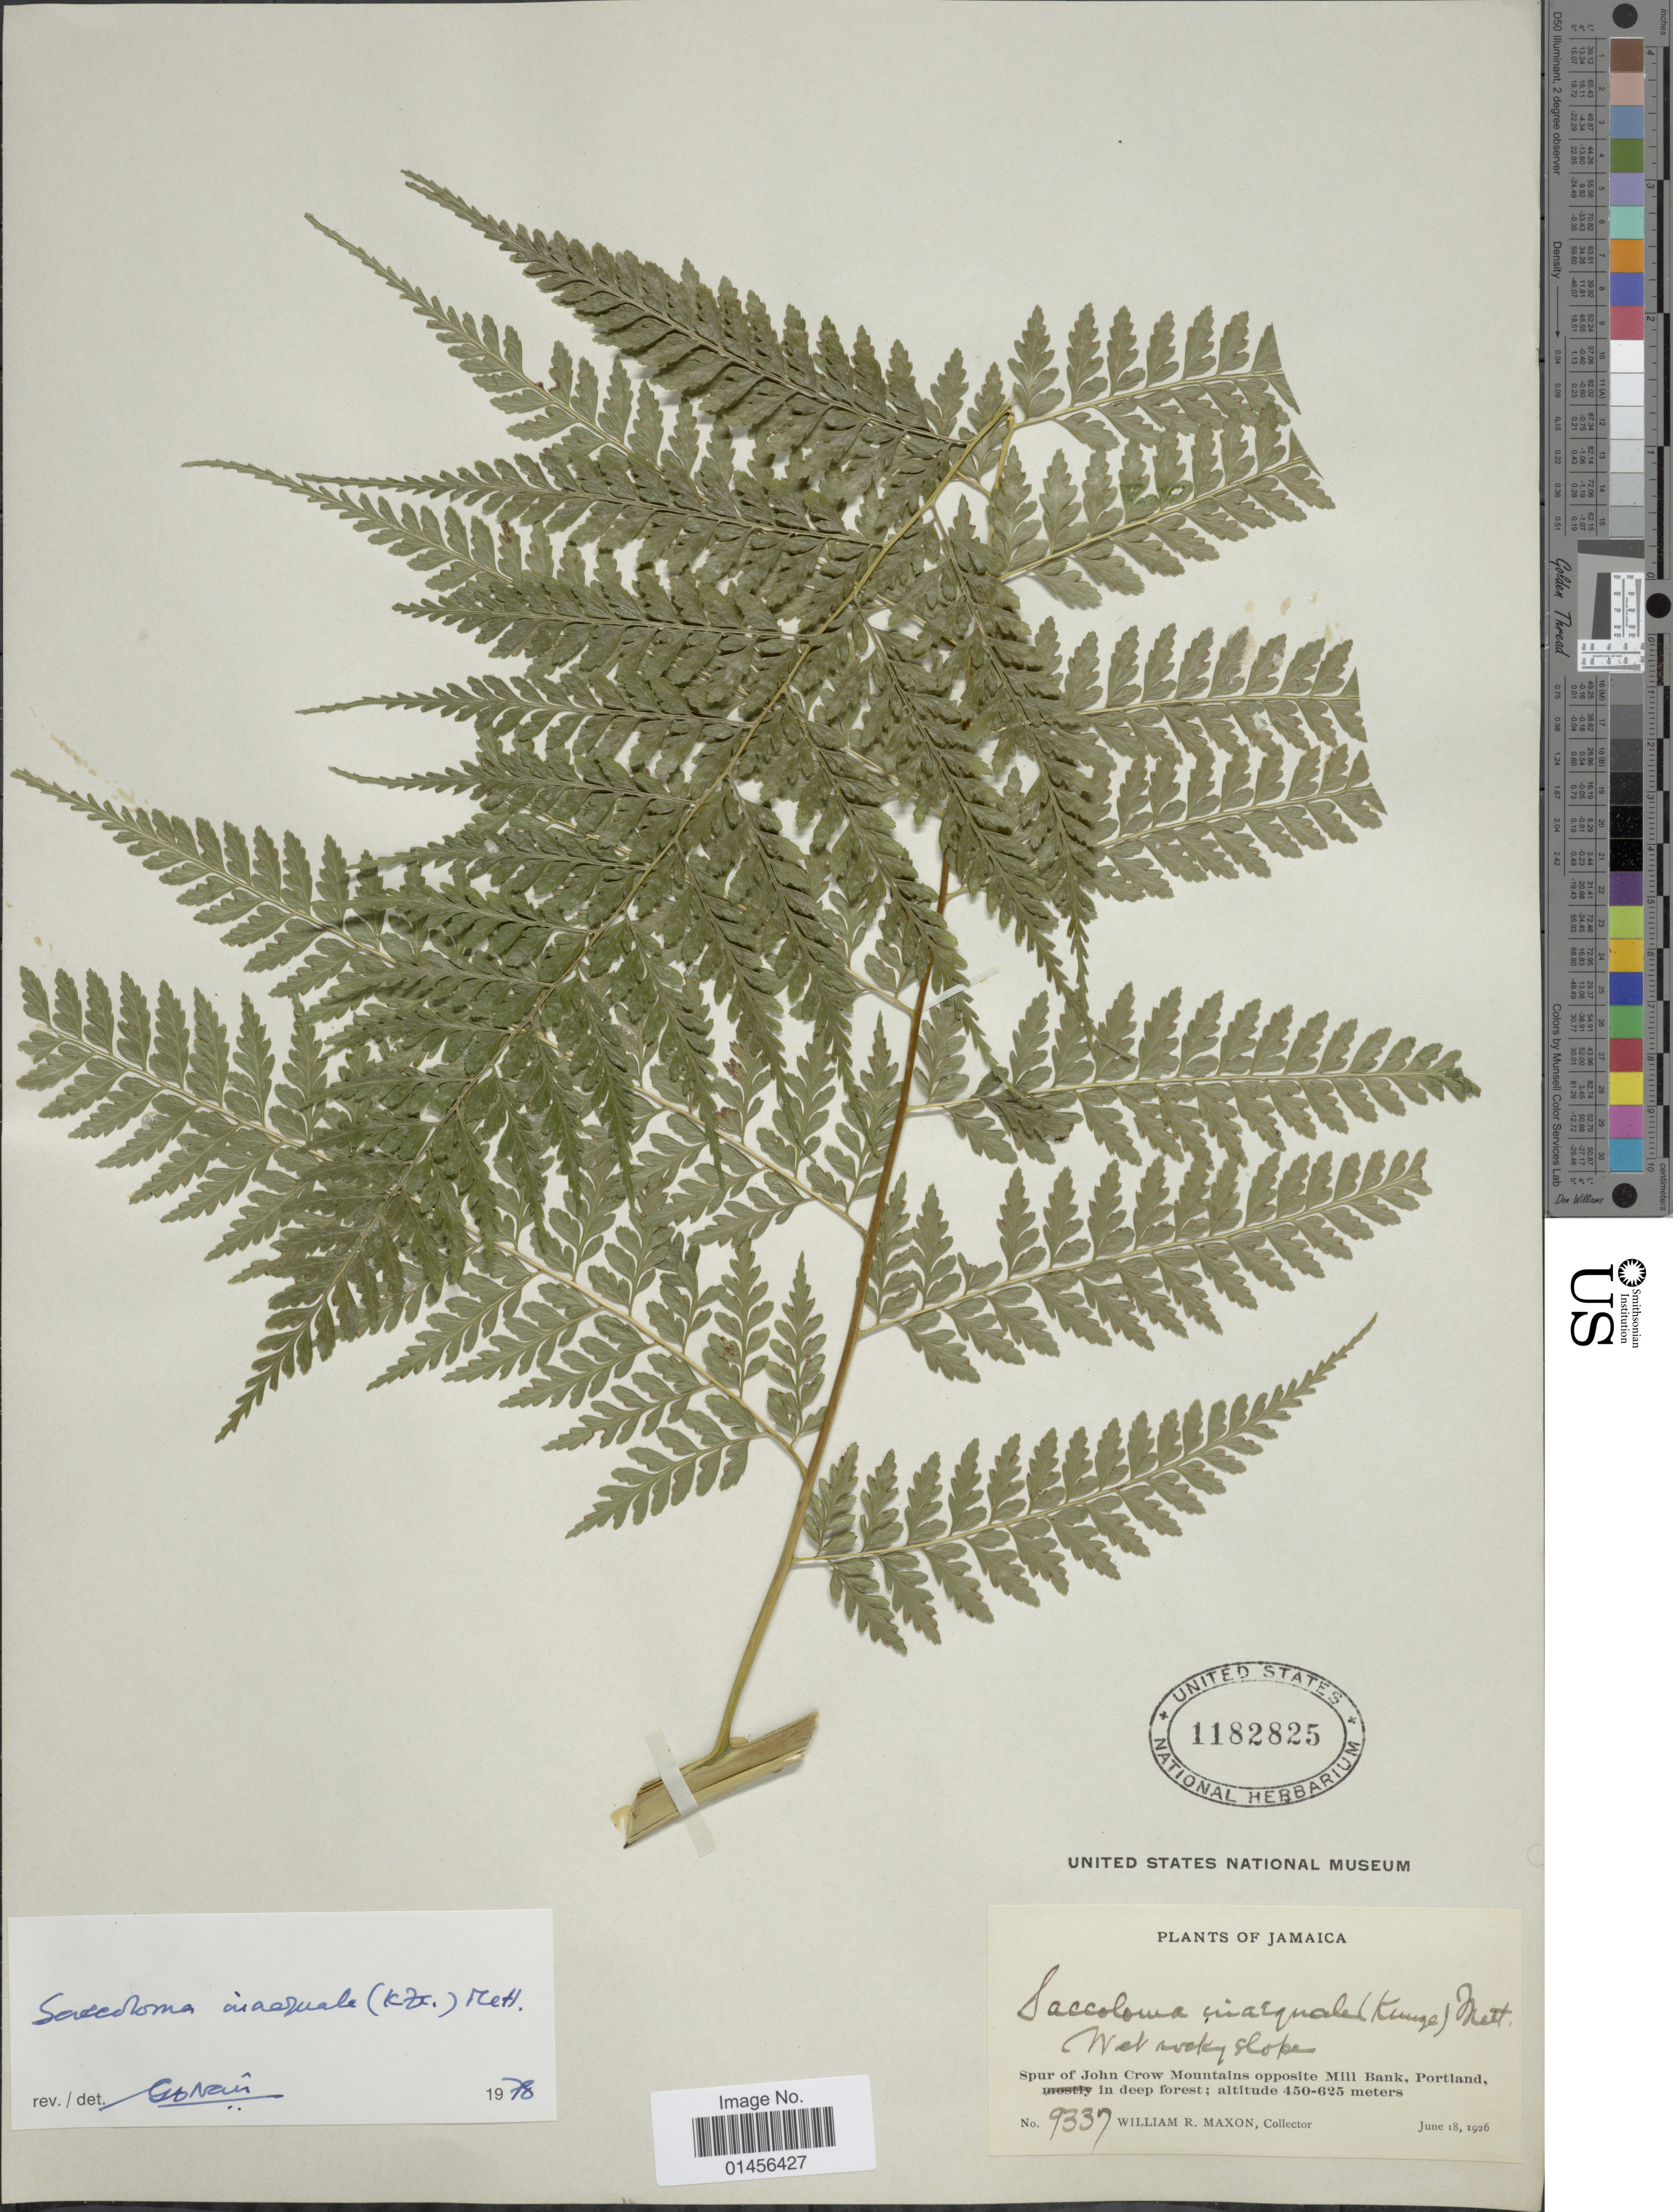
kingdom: Plantae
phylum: Tracheophyta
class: Polypodiopsida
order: Polypodiales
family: Saccolomataceae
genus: Saccoloma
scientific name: Saccoloma inaequale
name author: (Kunze) Mett.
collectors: W. R. Maxon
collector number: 9337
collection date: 1926-06-18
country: Jamaica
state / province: Portland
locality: Spur of John Crow Mountains opposite Mill Bank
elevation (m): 450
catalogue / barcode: US 1182825